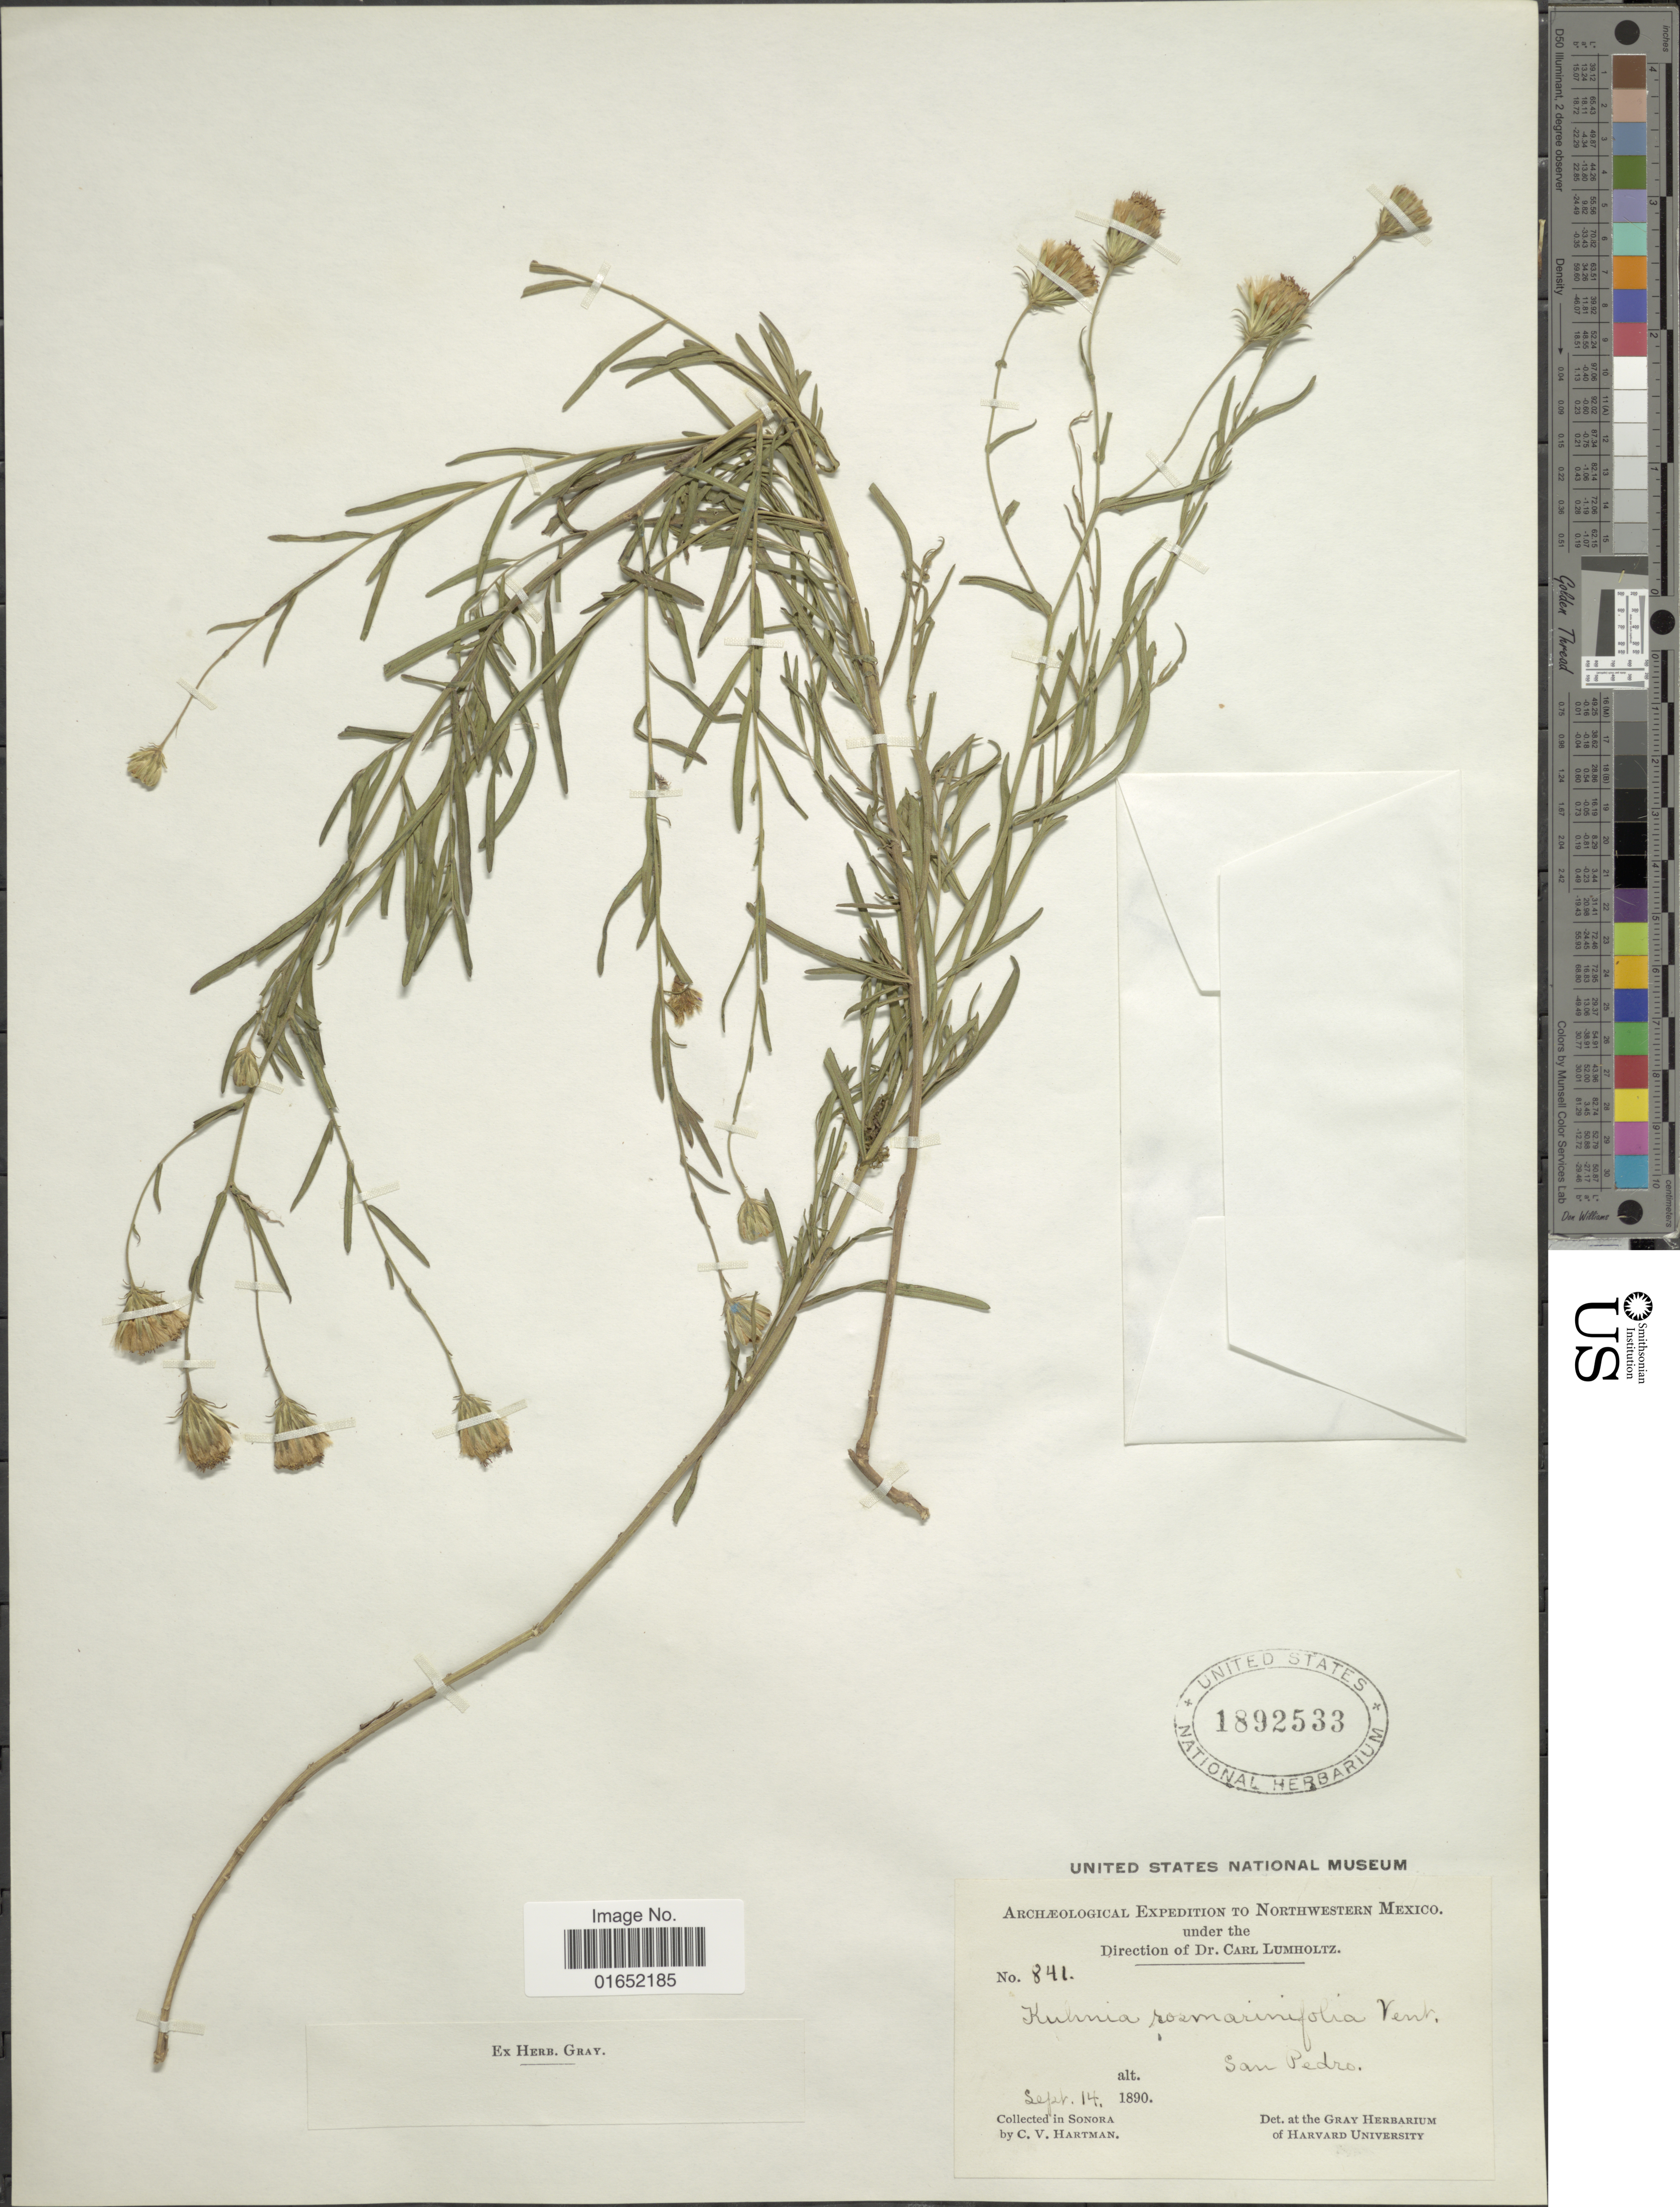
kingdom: Plantae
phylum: Tracheophyta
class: Magnoliopsida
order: Asterales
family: Asteraceae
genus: Brickellia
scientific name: Brickellia rosmarinifolia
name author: (Vent.) W.A. Weber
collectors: C. V. Hartman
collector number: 841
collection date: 1890-09-14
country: Mexico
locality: Northwestern Mexico, San Pedro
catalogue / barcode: US 1892533